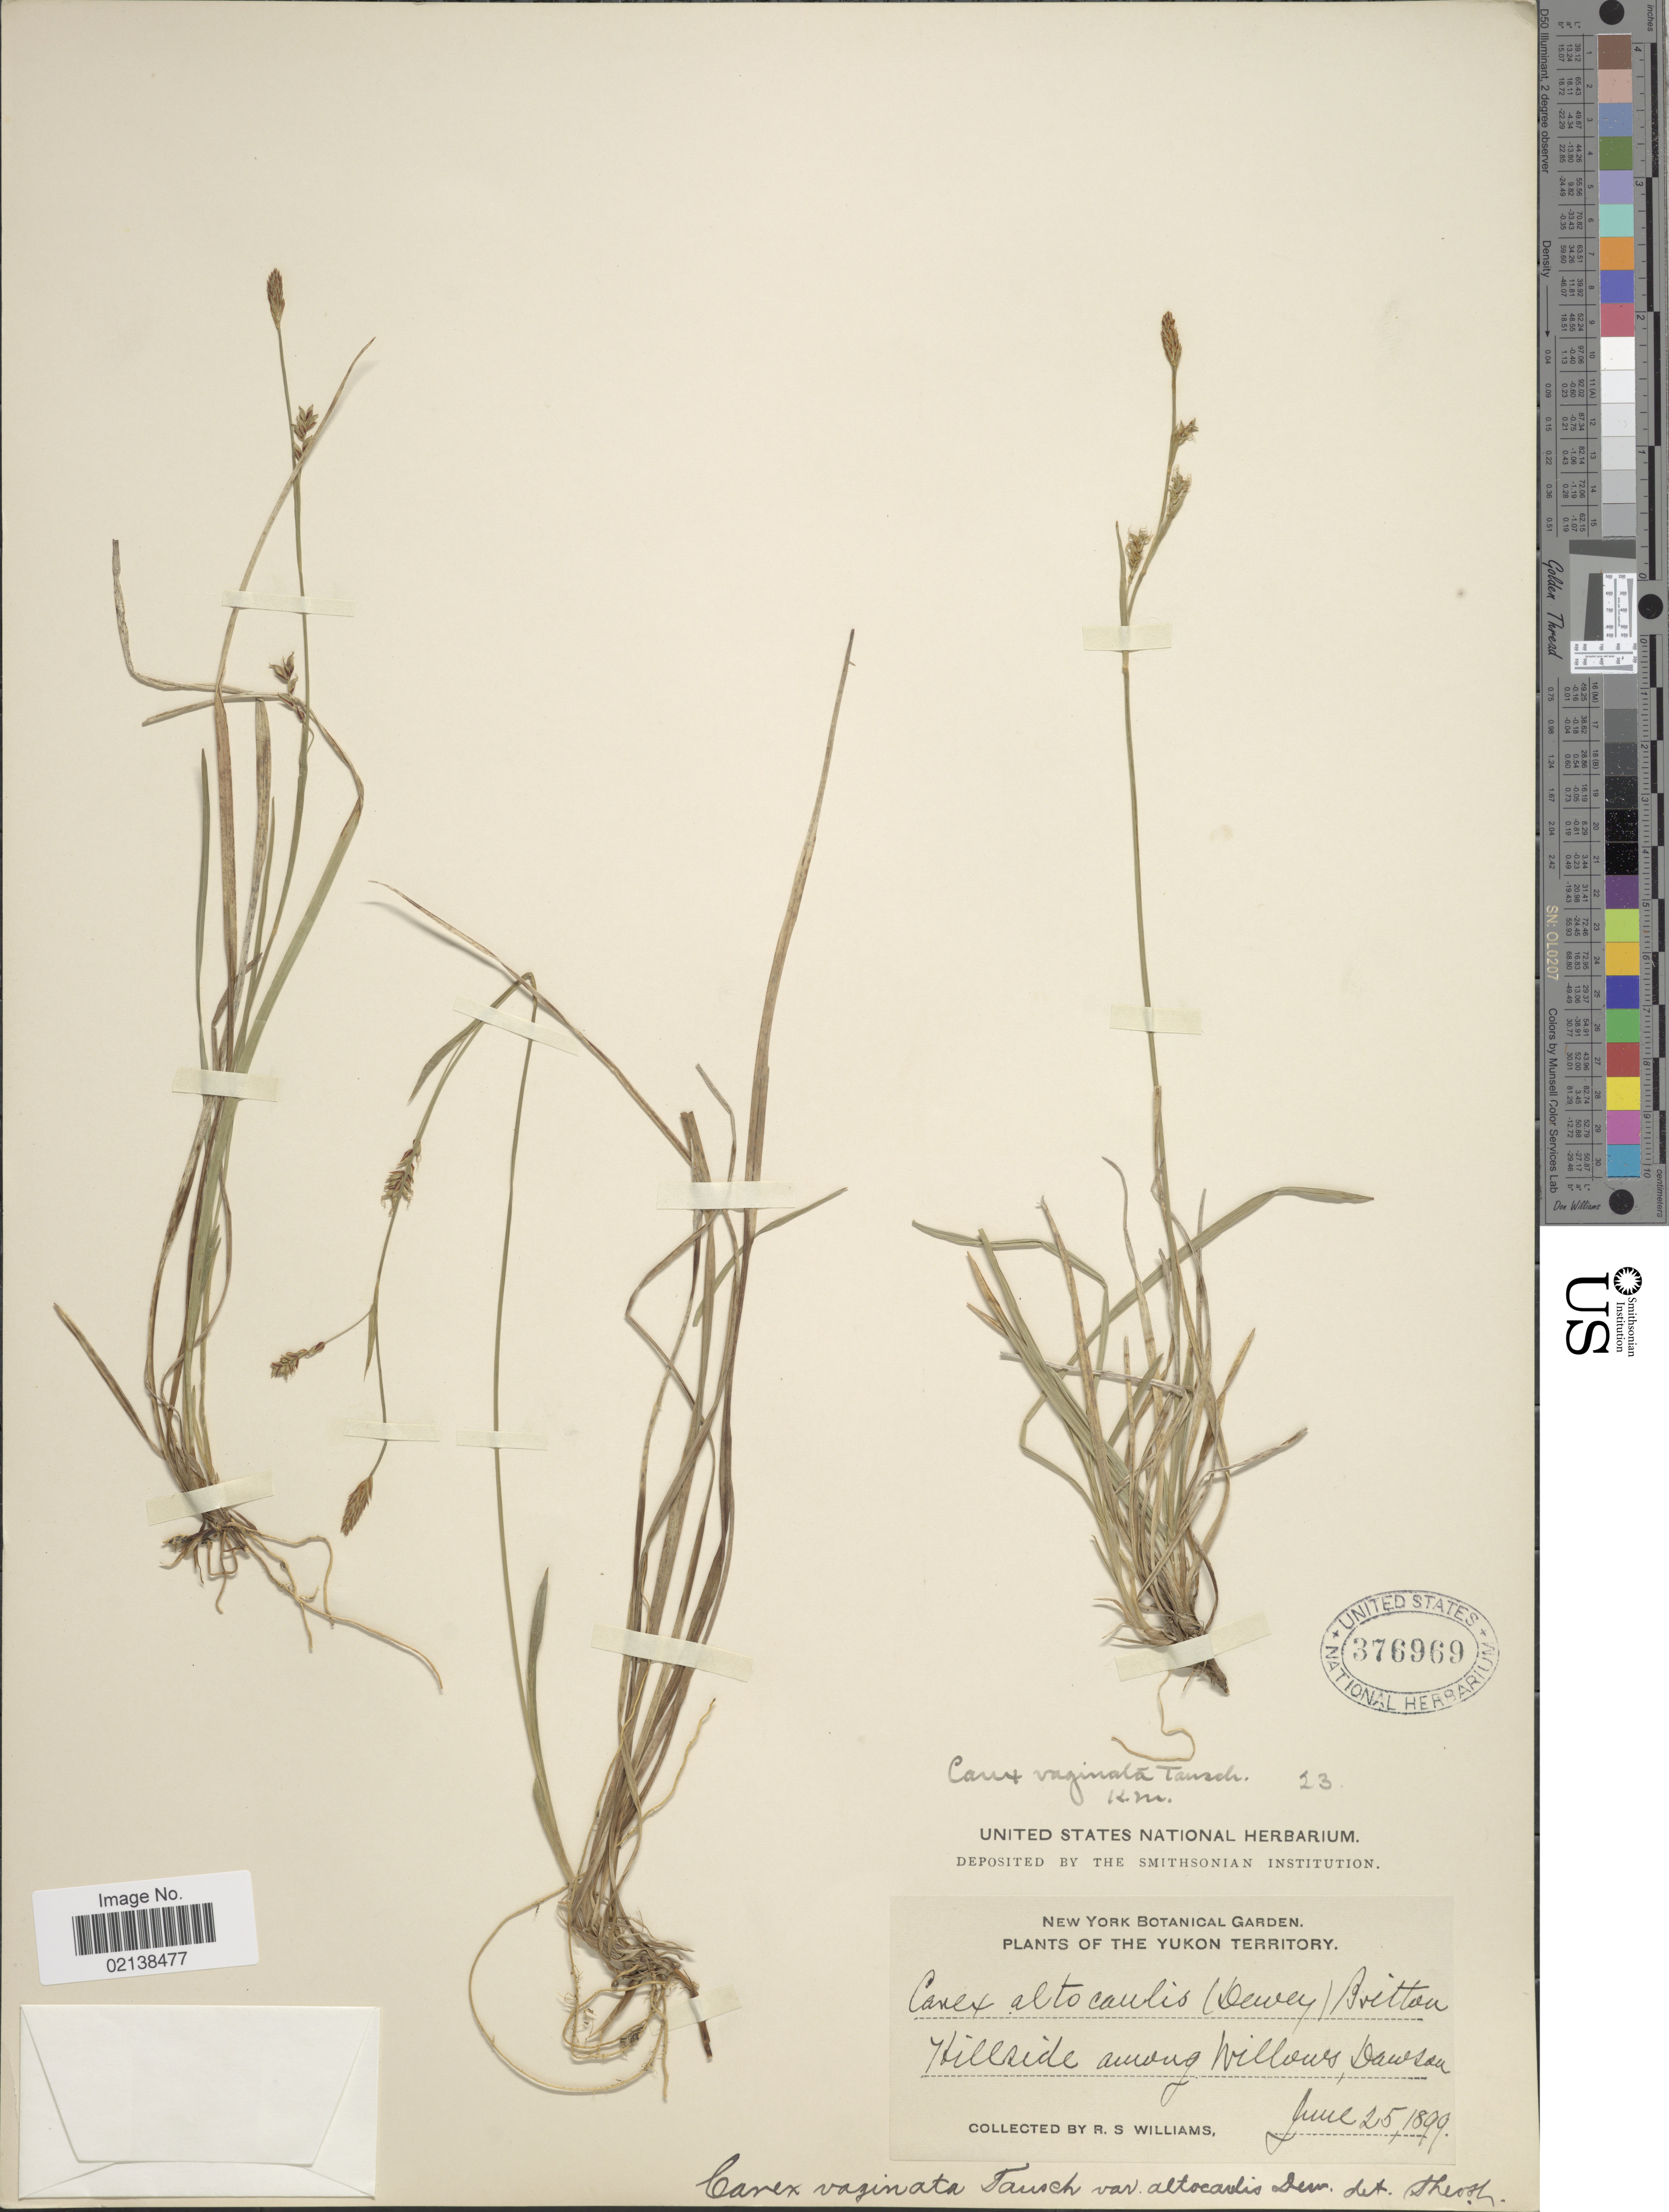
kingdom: Plantae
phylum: Tracheophyta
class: Liliopsida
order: Poales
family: Cyperaceae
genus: Carex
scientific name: Carex vaginata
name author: Tausch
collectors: R. S. Williams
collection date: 1899-06-25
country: Canada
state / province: Yukon Territory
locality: Hillside among Willows, Dawson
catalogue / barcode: US 376969